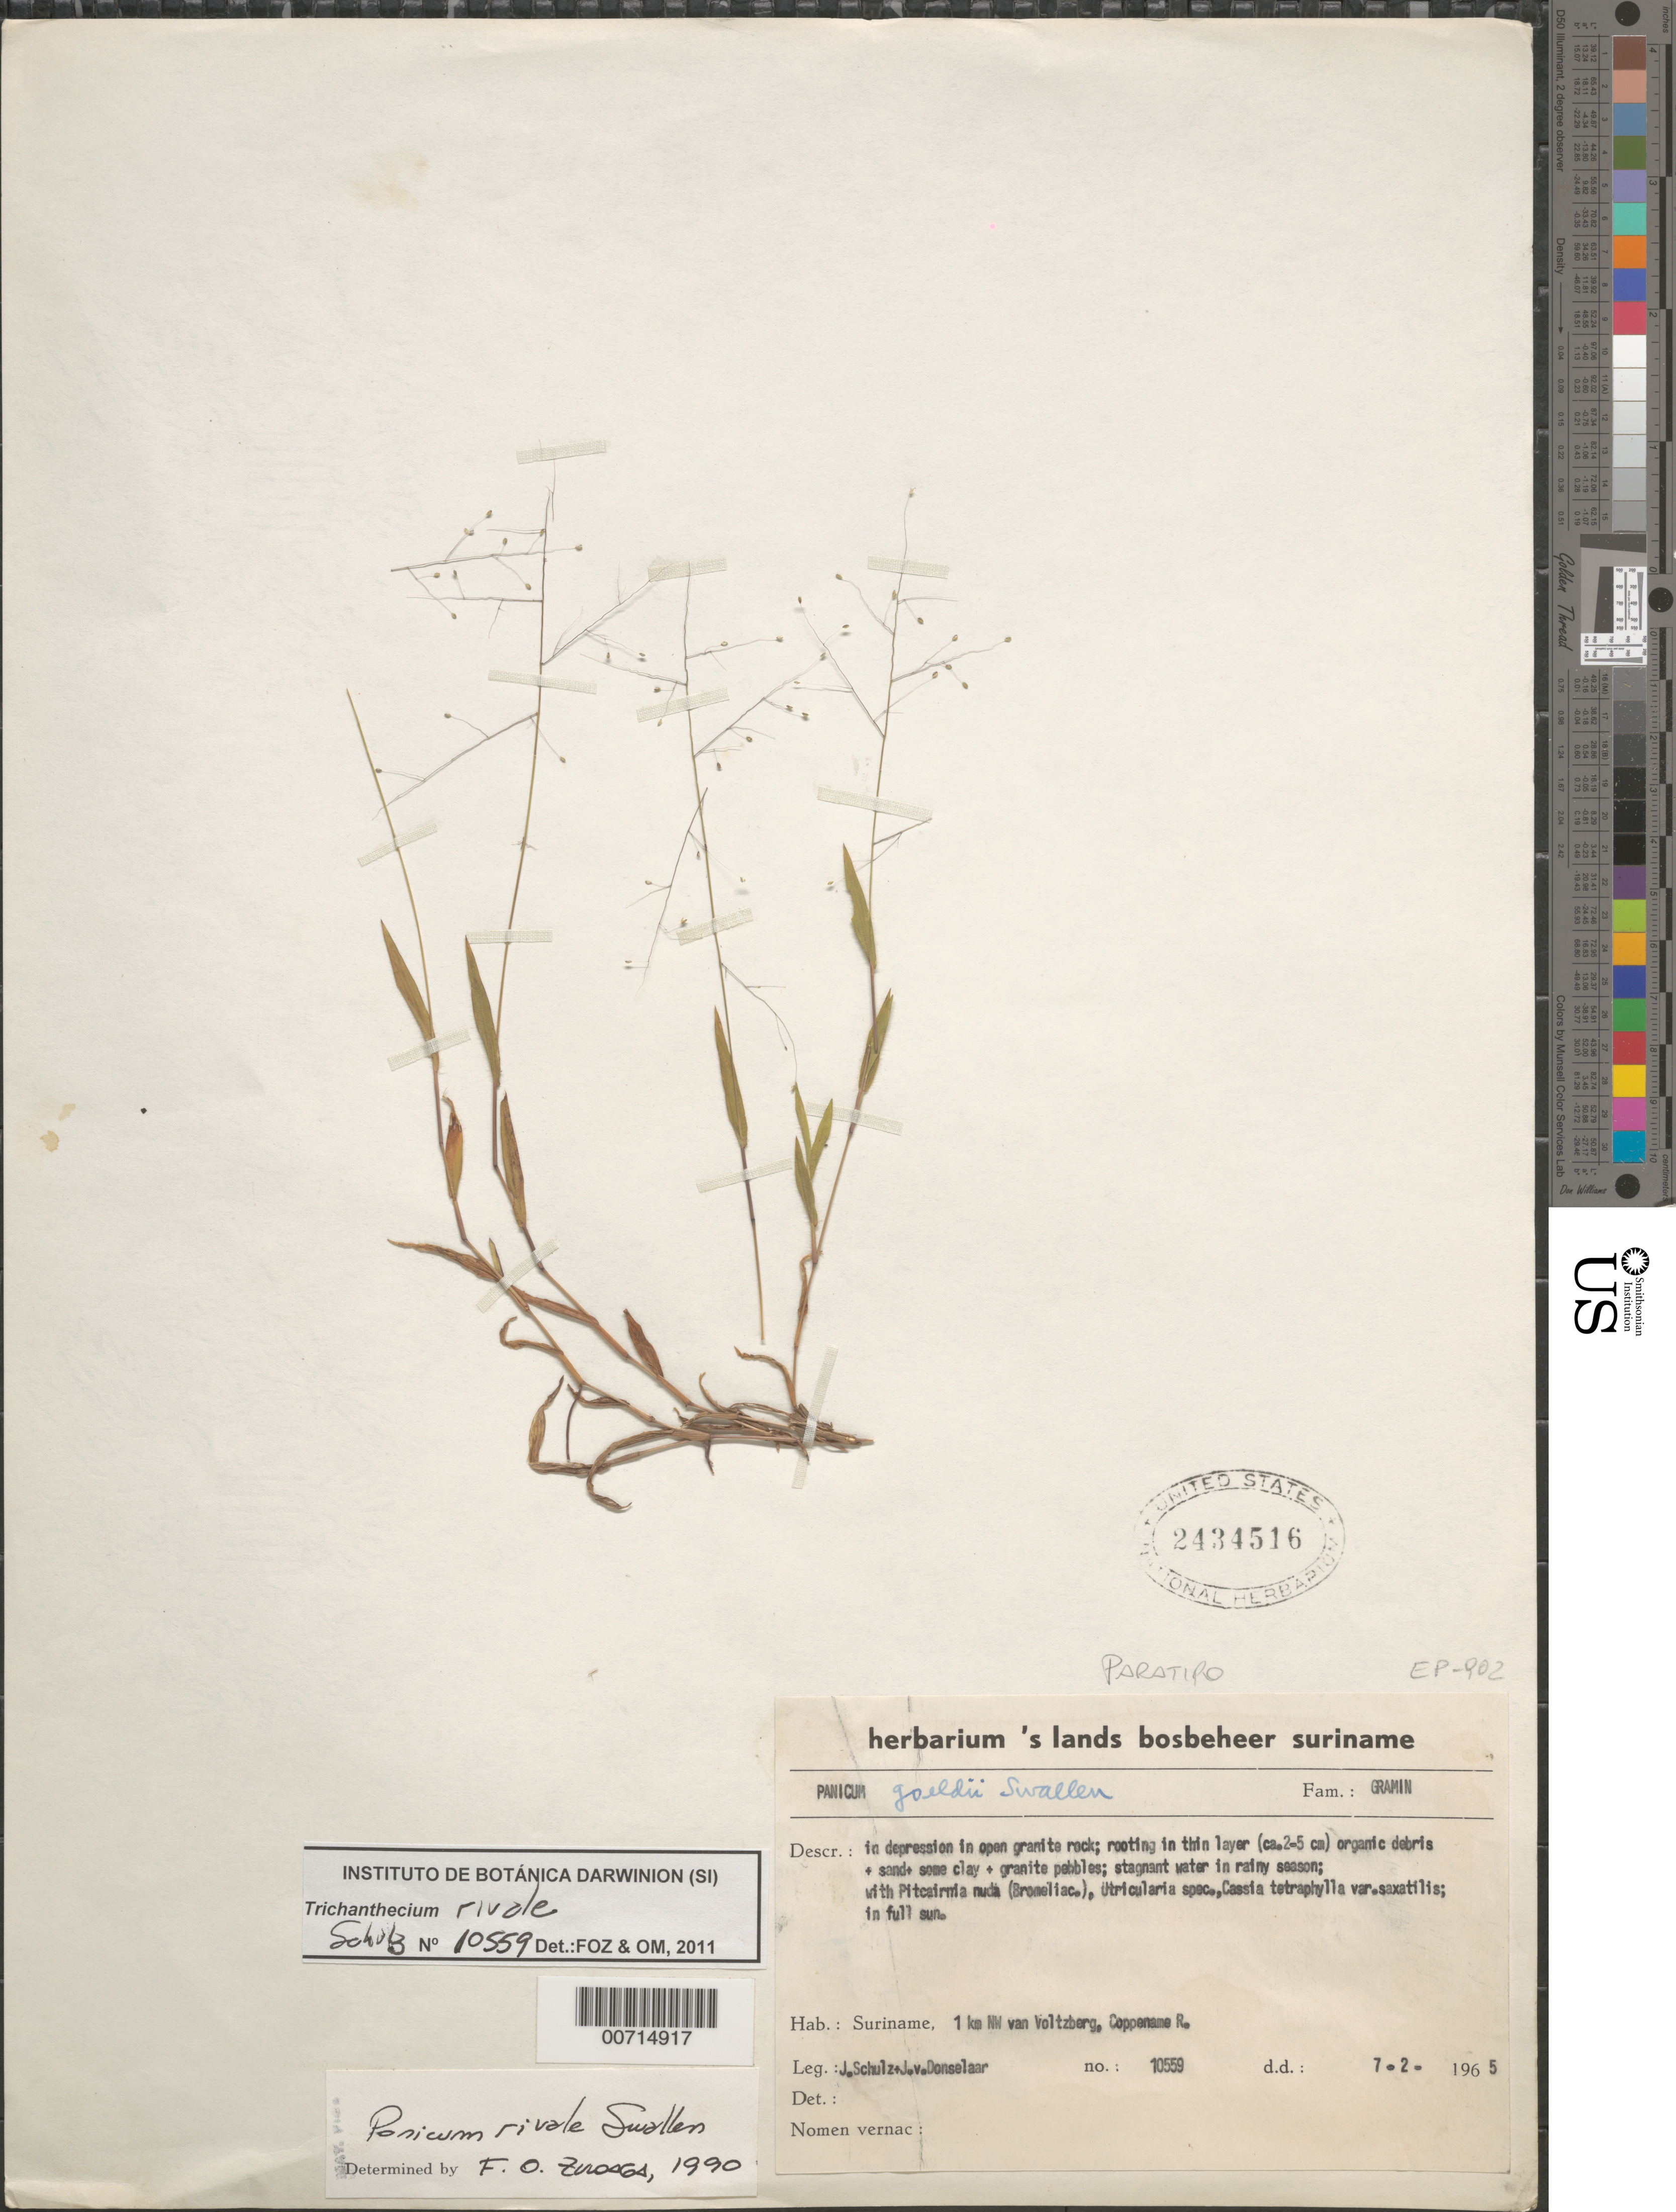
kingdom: Plantae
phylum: Tracheophyta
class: Liliopsida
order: Poales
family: Poaceae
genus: Trichanthecium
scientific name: Trichanthecium rivale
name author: (Swallen) Zuloaga & Morrone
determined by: Zuloaga, F. O.; Morrone, O. N.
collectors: J. P. Schulz & J. Donselaar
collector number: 10559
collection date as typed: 7-Feb-65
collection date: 1965-02-07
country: Suriname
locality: Voltzberg, 1 km NW; upper Coppename R.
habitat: Depression in open granite rock; rooting in thin layer (ca. 2-5 cm) organic debris & sand & some clay & granite pebbles;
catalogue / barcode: US 2434516